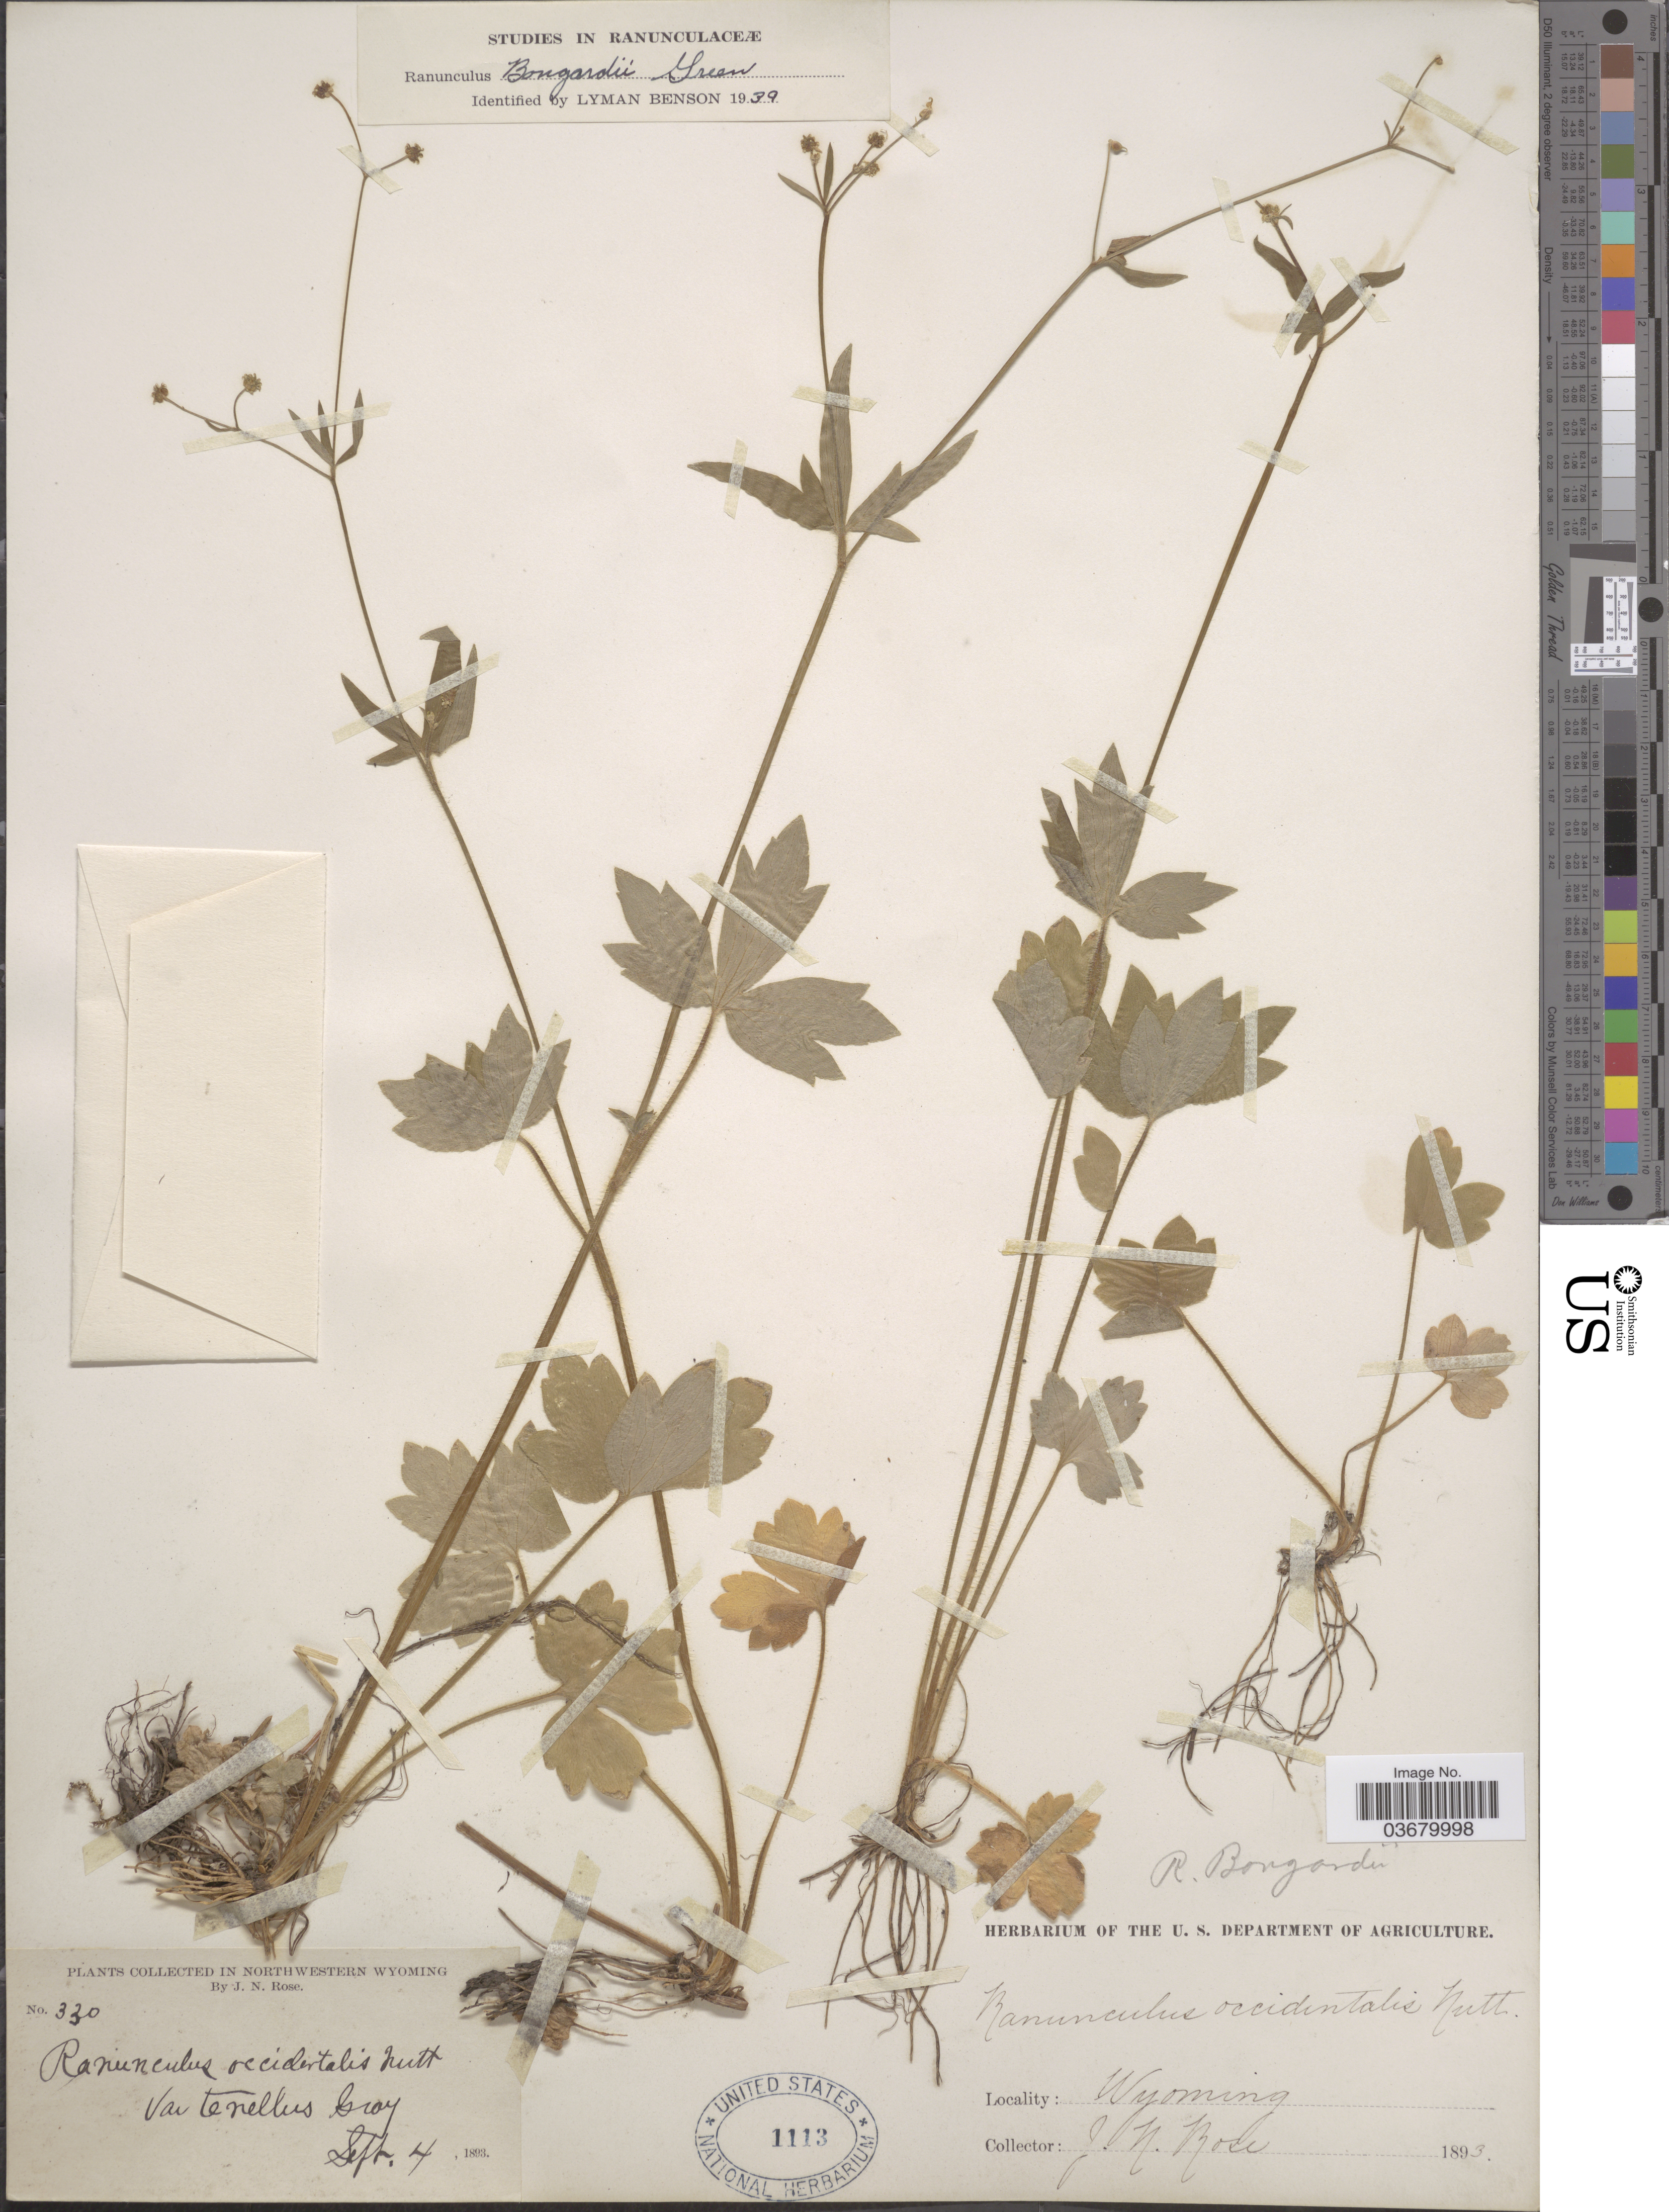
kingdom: Plantae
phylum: Tracheophyta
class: Magnoliopsida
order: Ranunculales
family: Ranunculaceae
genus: Ranunculus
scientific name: Ranunculus bongardii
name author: Greene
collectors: J. N. Rose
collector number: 330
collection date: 1893-09-04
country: United States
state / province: Wyoming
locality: Northwestern Wyoming.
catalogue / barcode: US 1113